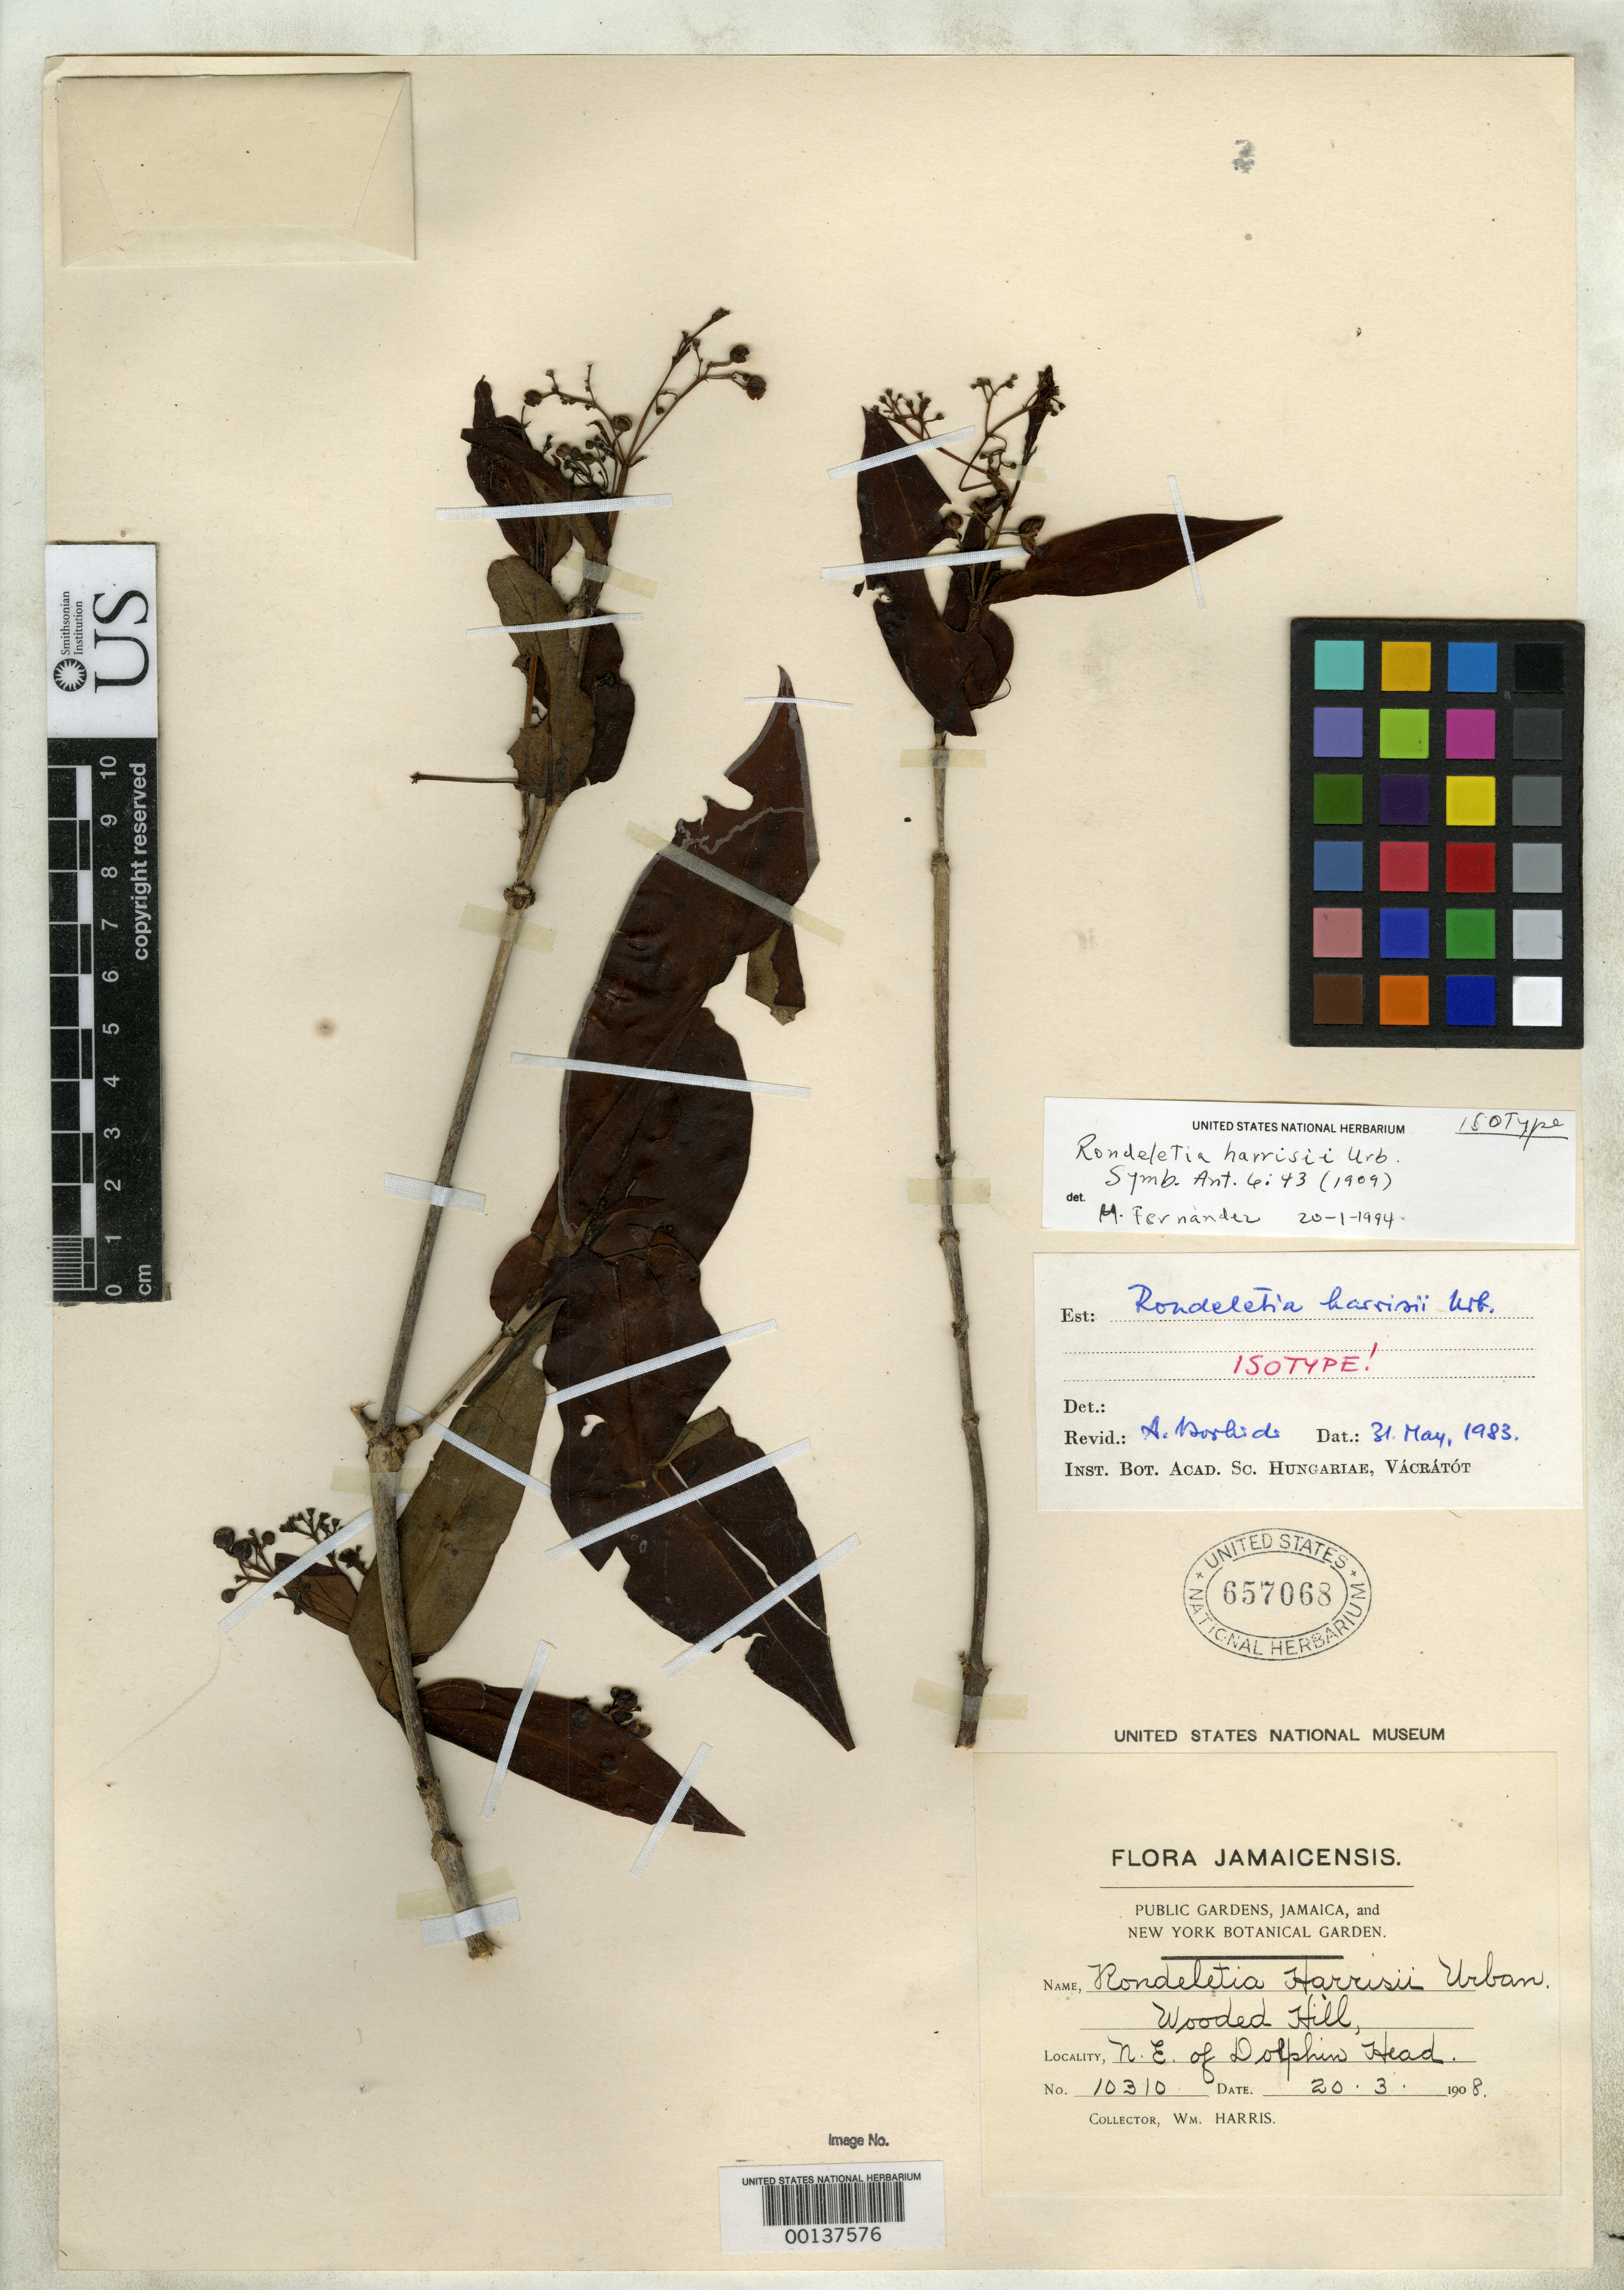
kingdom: Plantae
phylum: Tracheophyta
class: Magnoliopsida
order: Gentianales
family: Rubiaceae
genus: Rondeletia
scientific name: Rondeletia harrisii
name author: Urb.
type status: Isotype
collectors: W. H. Harris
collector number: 10310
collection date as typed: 20 Mar 1908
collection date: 1908-03-20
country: Jamaica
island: Greater Antilles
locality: Dolphin Head.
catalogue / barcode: US 657068